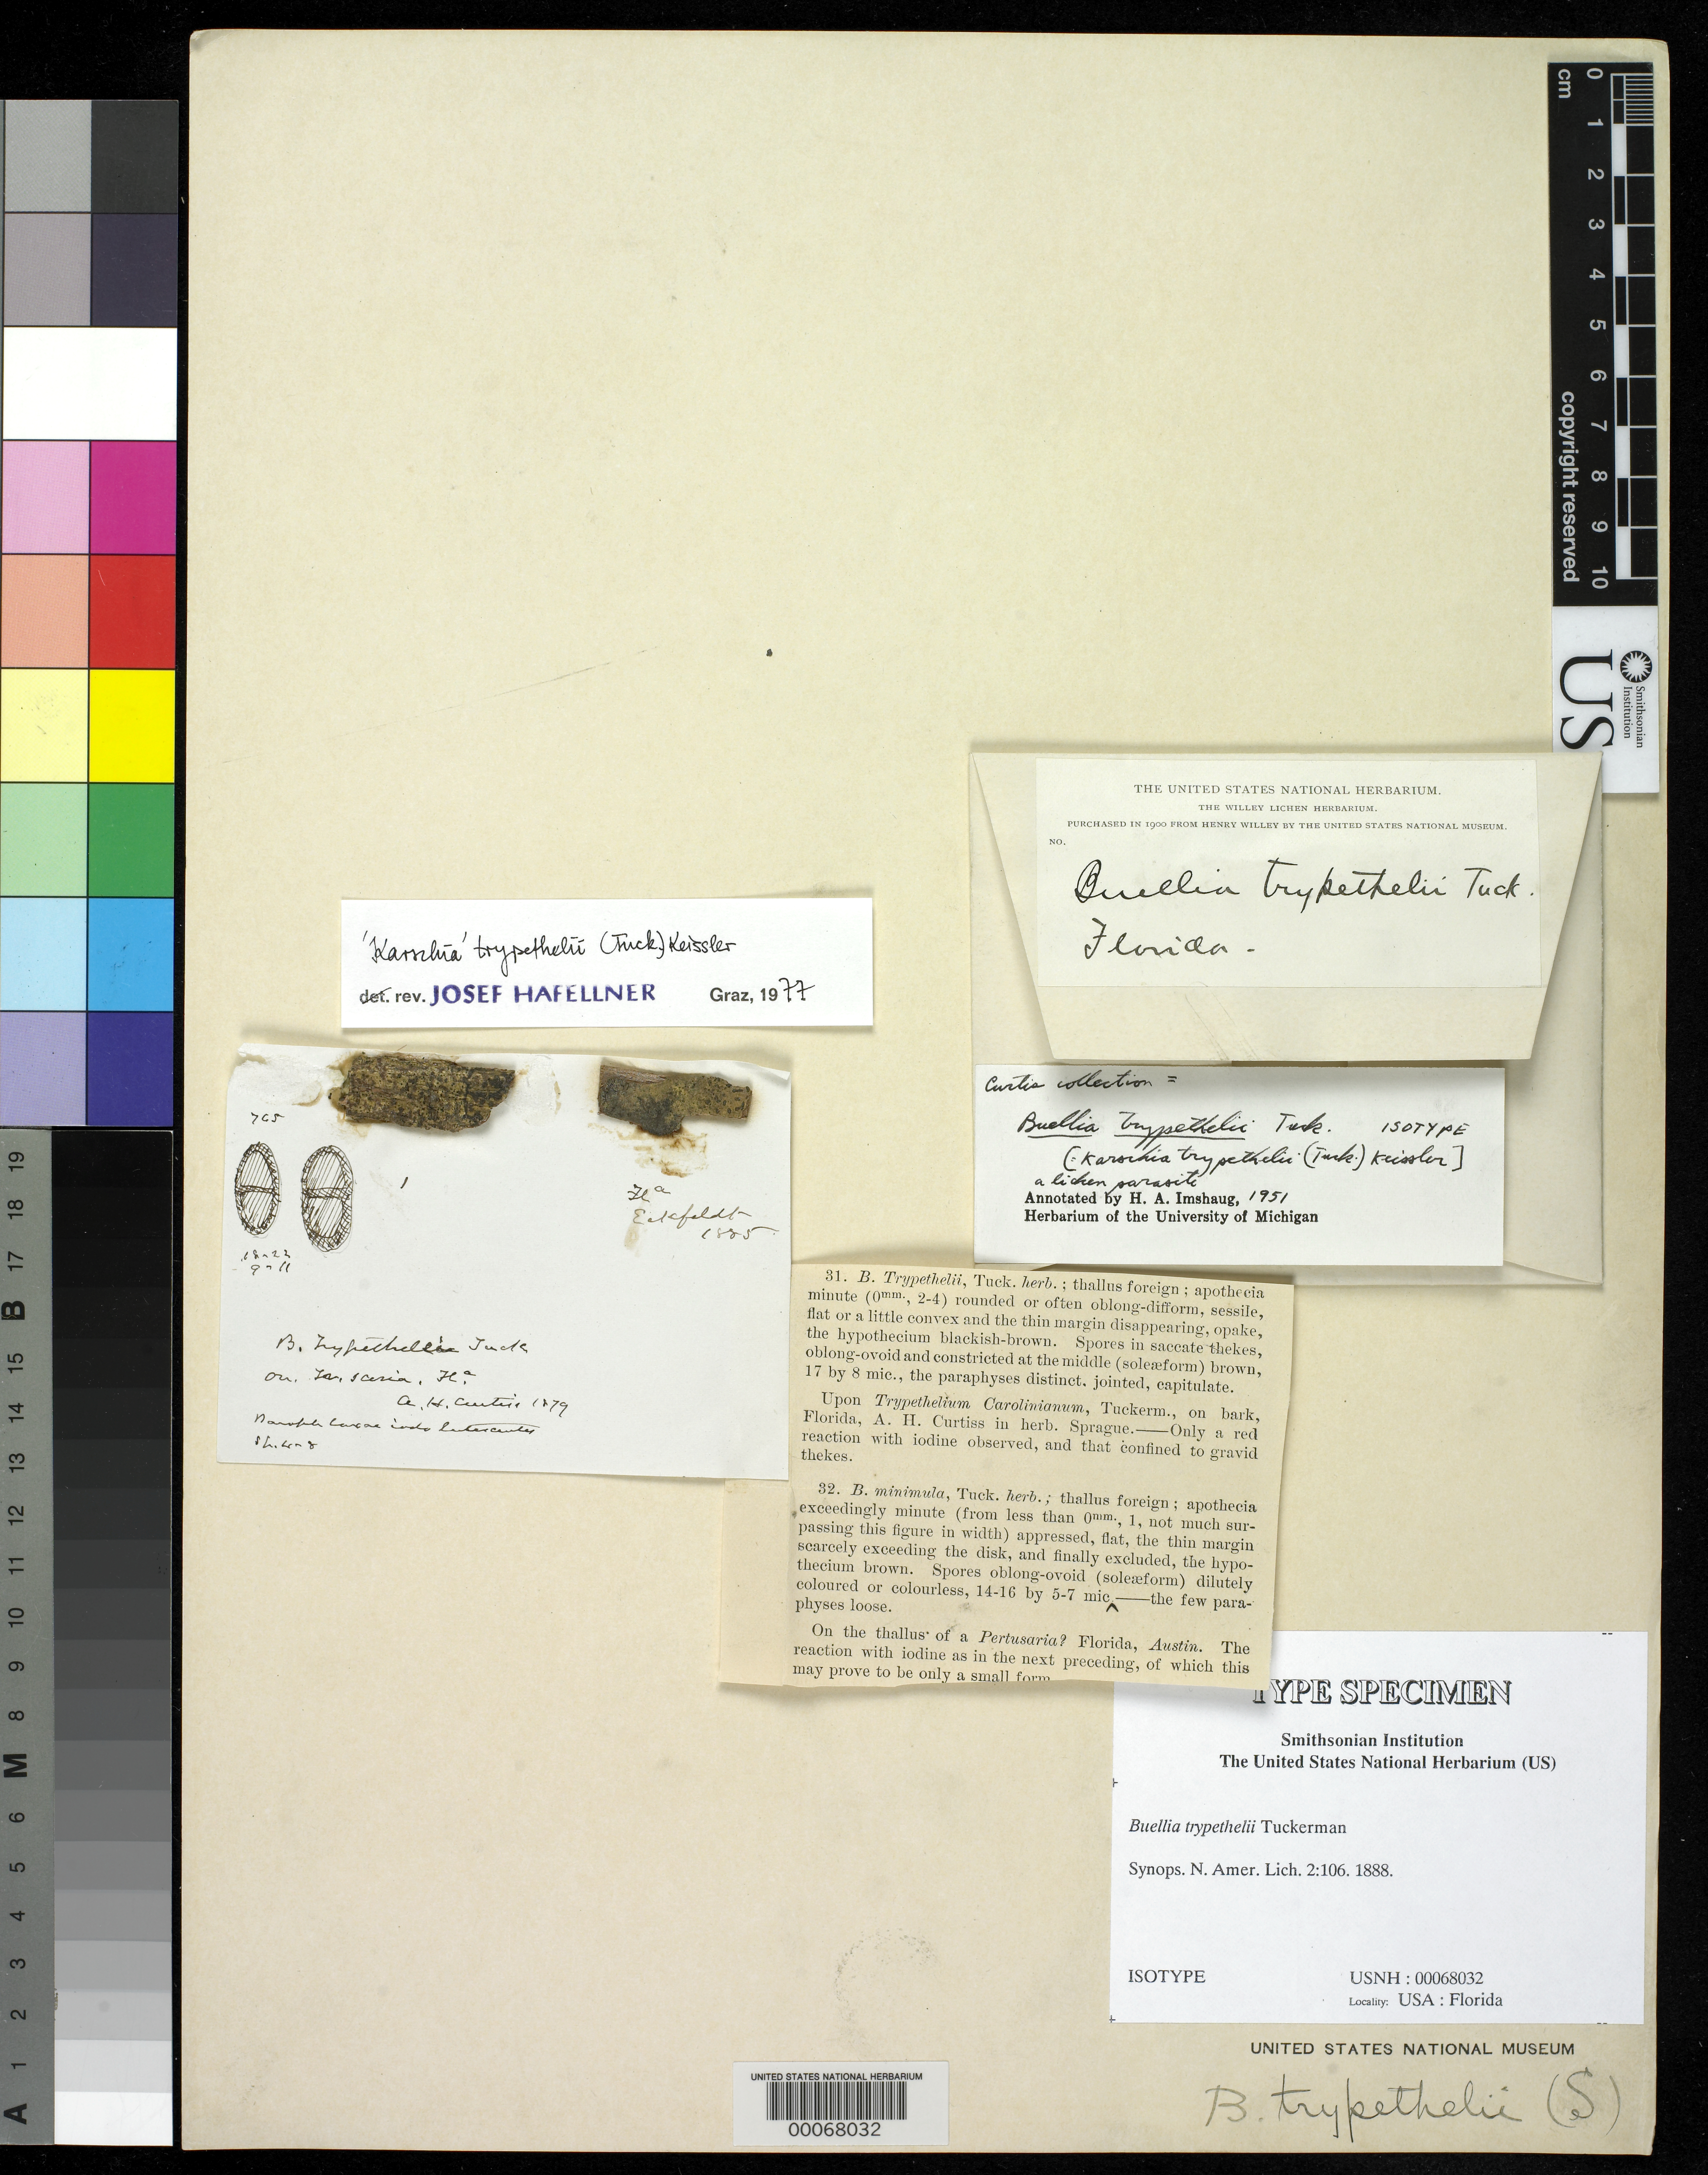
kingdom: Fungi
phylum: Ascomycota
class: Lecanoromycetes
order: Caliciales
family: Caliciaceae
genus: Buellia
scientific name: Buellia trypethelii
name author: Tuck.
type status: Isotype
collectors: A. H. Curtiss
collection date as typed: March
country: United States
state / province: Florida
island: Umbrella Key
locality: Umbrella Key